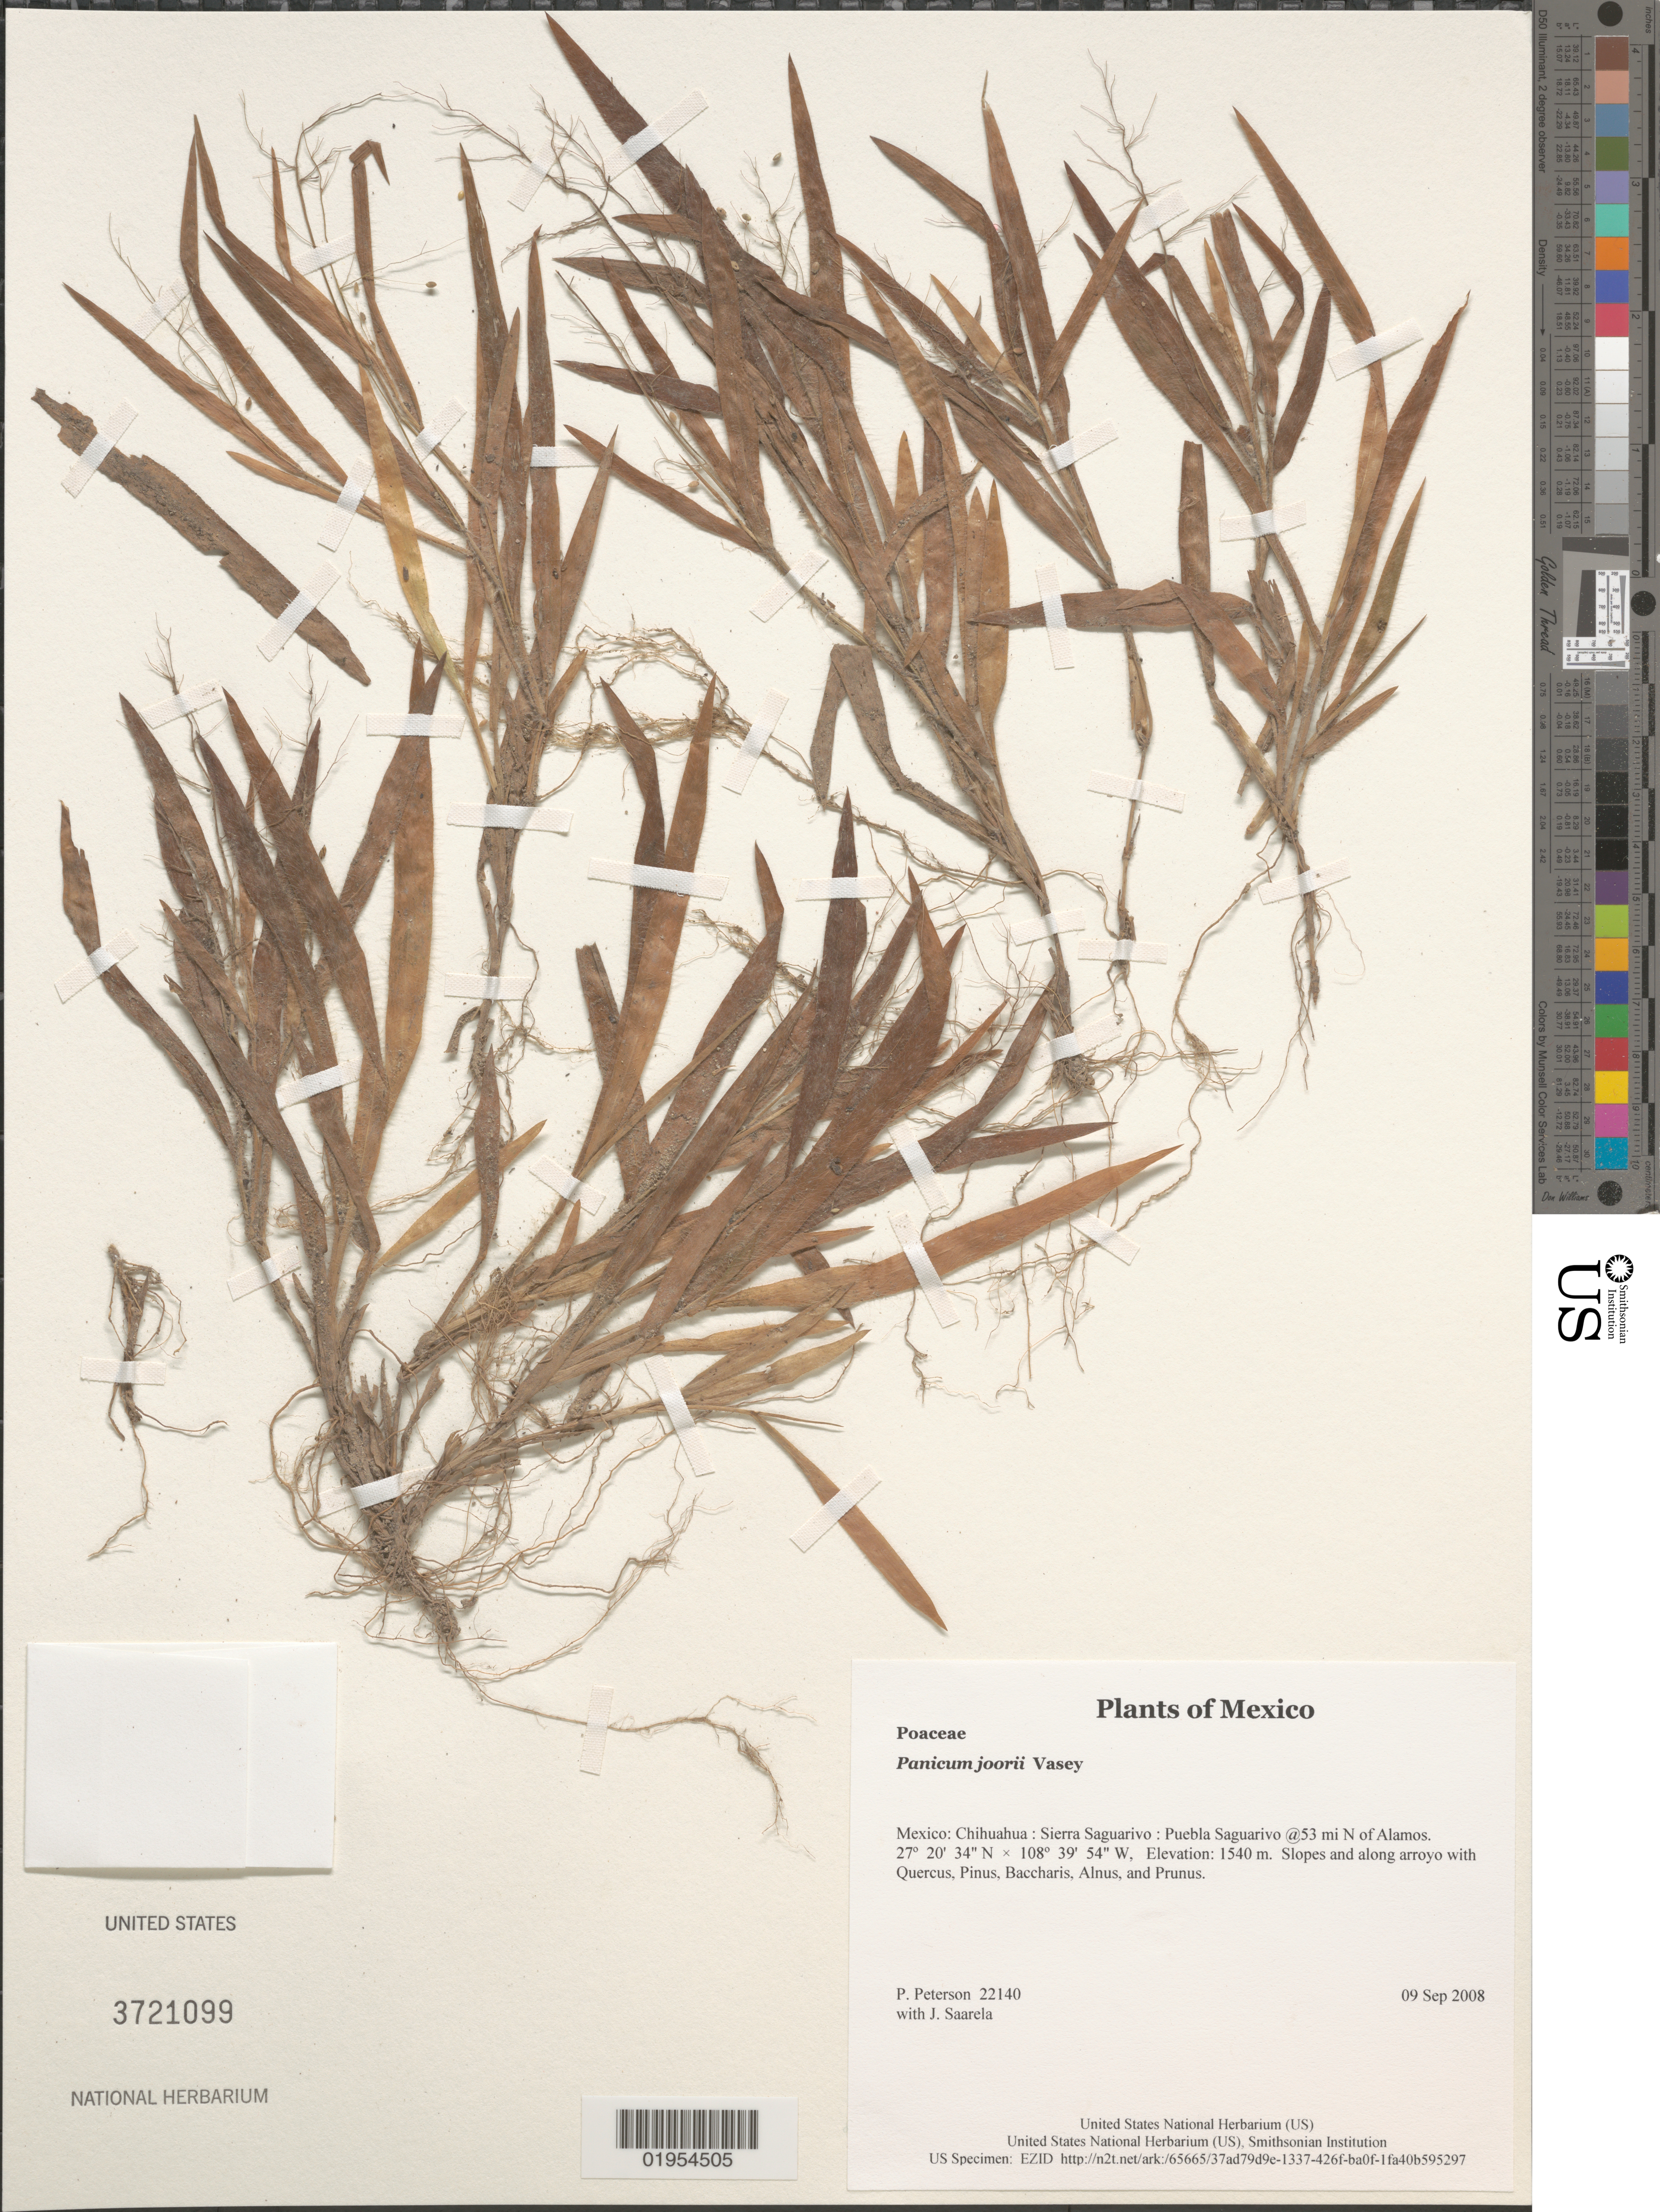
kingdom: Plantae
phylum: Tracheophyta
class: Liliopsida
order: Poales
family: Poaceae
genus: Panicum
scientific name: Panicum sp.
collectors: P. M. Peterson & J. Saarela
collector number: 22140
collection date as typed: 09 Sep 2008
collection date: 2008-09-09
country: Mexico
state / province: Chihuahua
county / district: Sierra Saguarivo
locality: Puebla Saguarivo @53 mi N of Alamos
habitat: Slopes and along arroyo with Quercus, Pinus, Baccharis, Alnus, and Prunus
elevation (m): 1540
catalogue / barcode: US 3721099